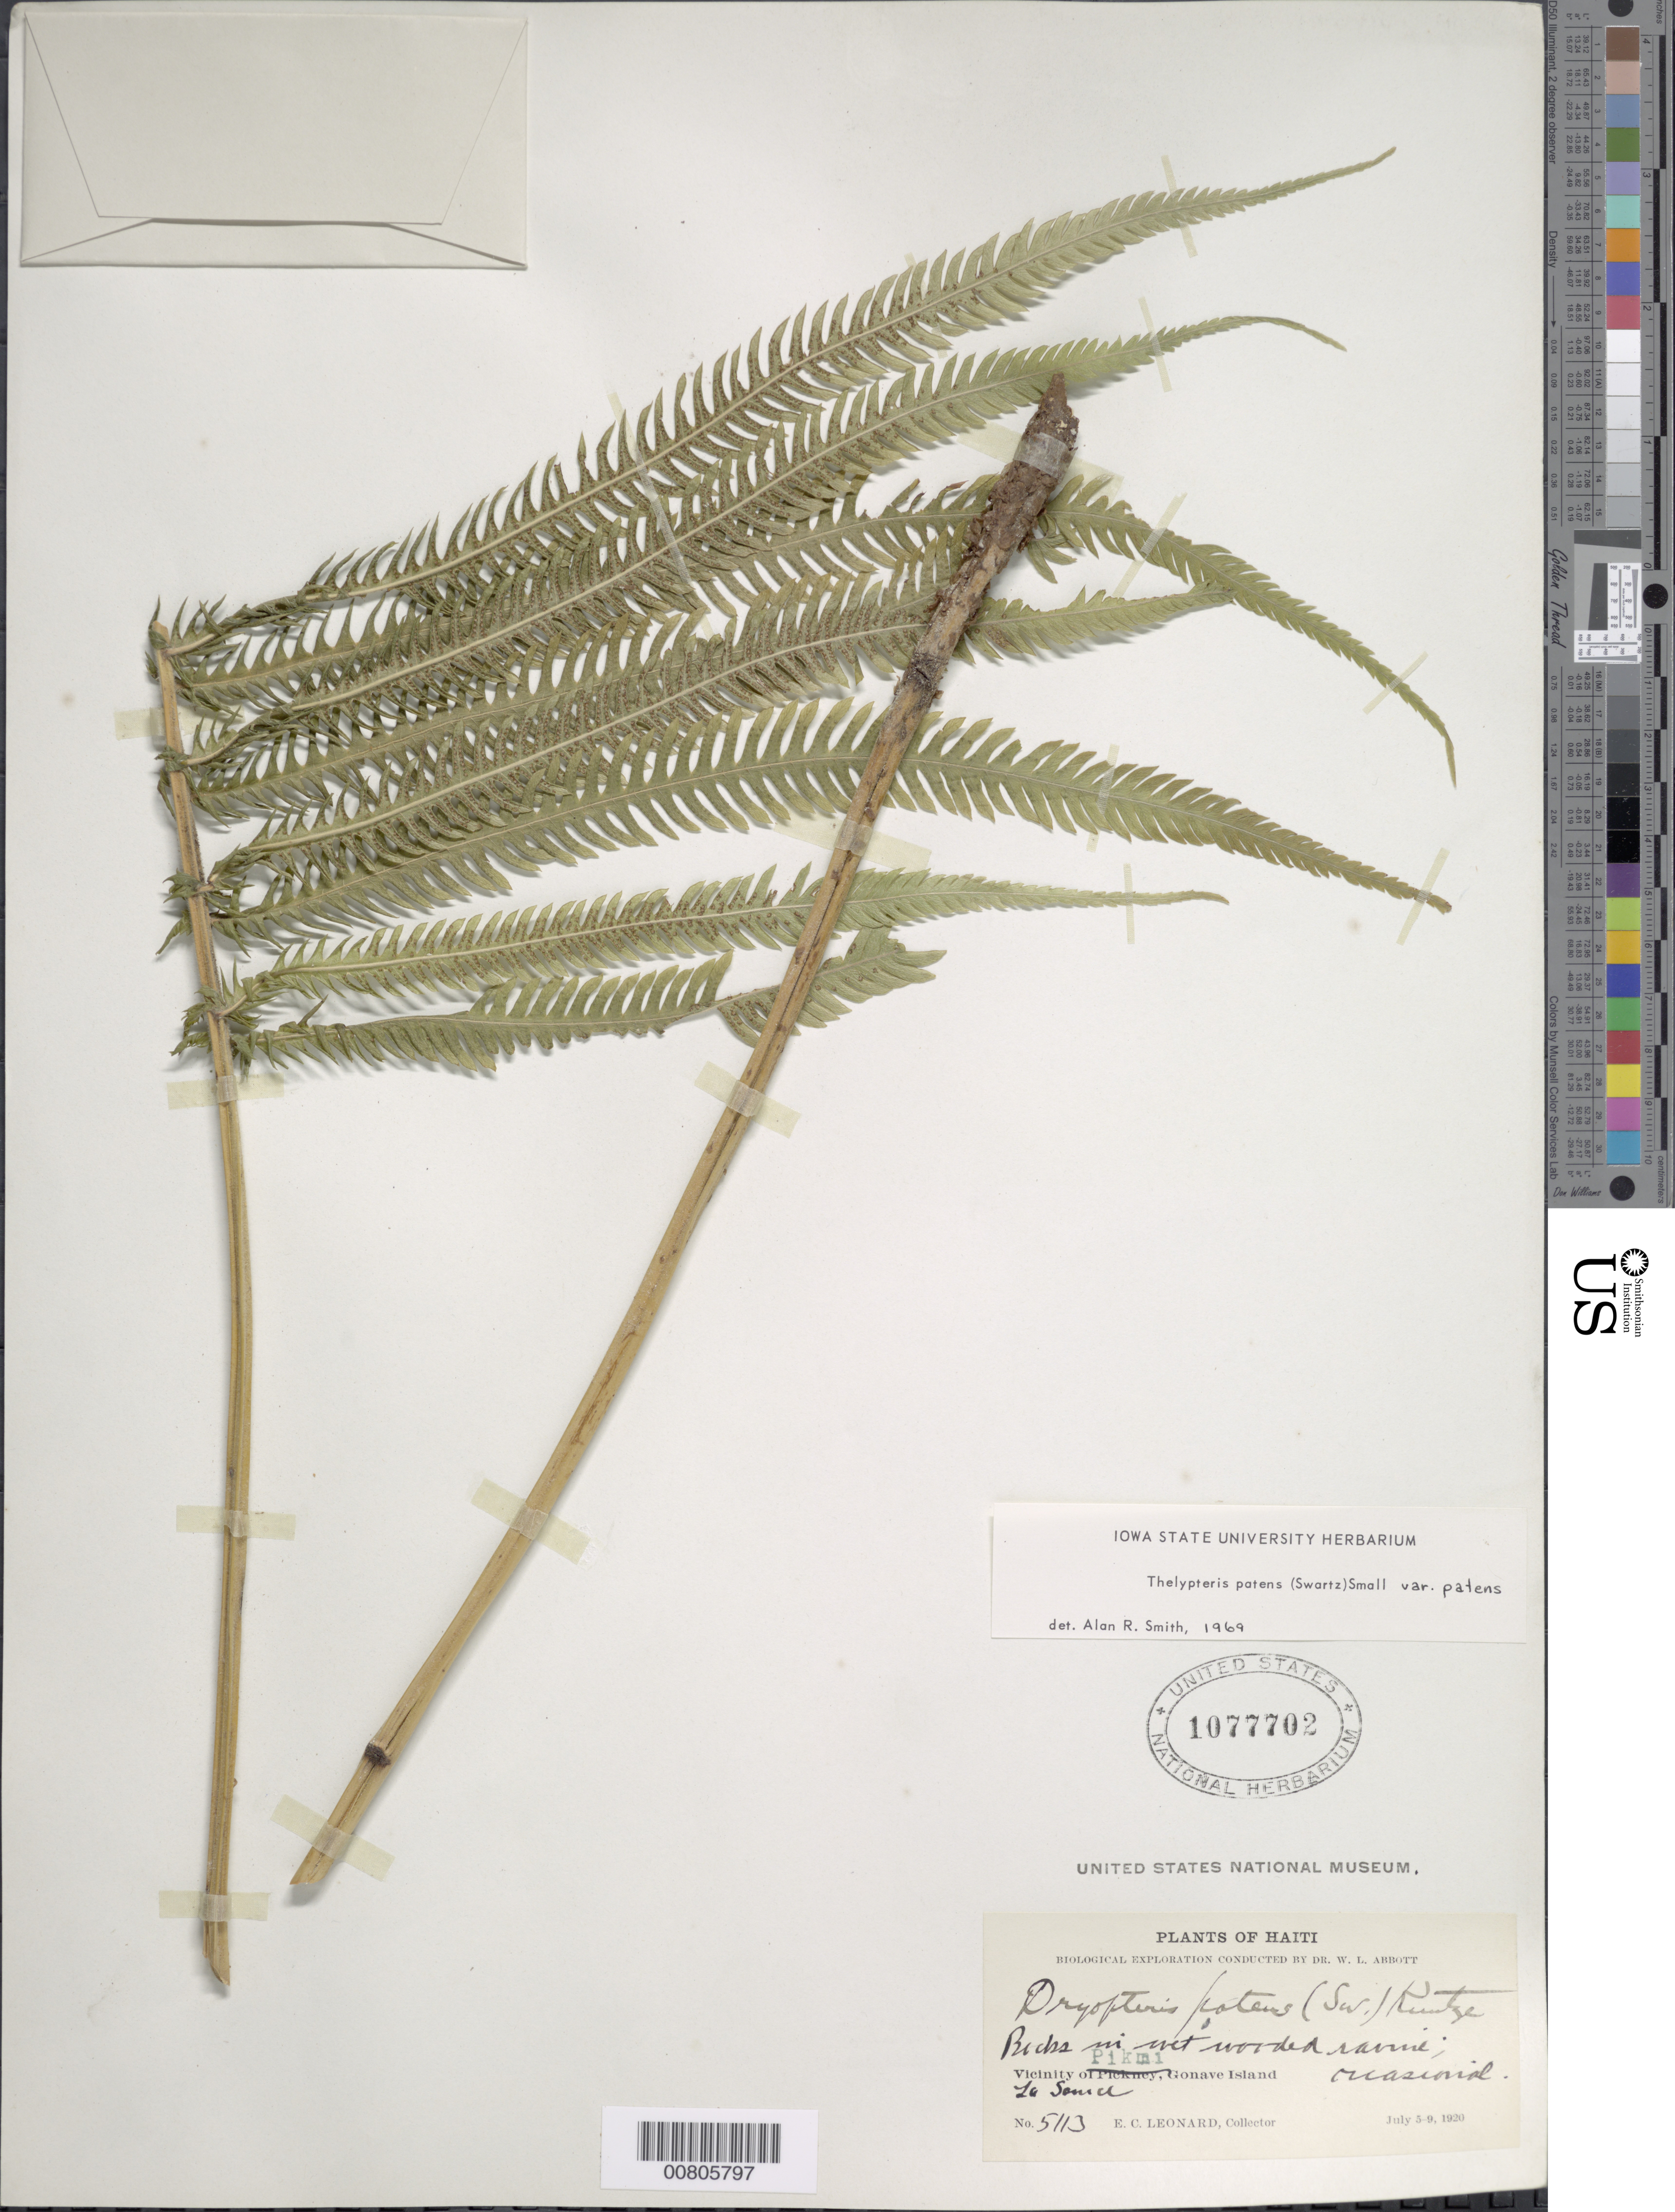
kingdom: Plantae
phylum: Tracheophyta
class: Polypodiopsida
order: Polypodiales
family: Thelypteridaceae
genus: Christella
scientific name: Christella patens var. patens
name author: (Sw.) Holttum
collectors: E. C. Leonard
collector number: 5113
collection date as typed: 05 Jul 1920 to 09 Jul 1920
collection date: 1920-07-05/1920-07-09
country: Haiti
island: Hispaniola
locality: Gonave Island, Pikmi vicinity, La Source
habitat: Rocks in wet wooded ravine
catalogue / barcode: US 1077702